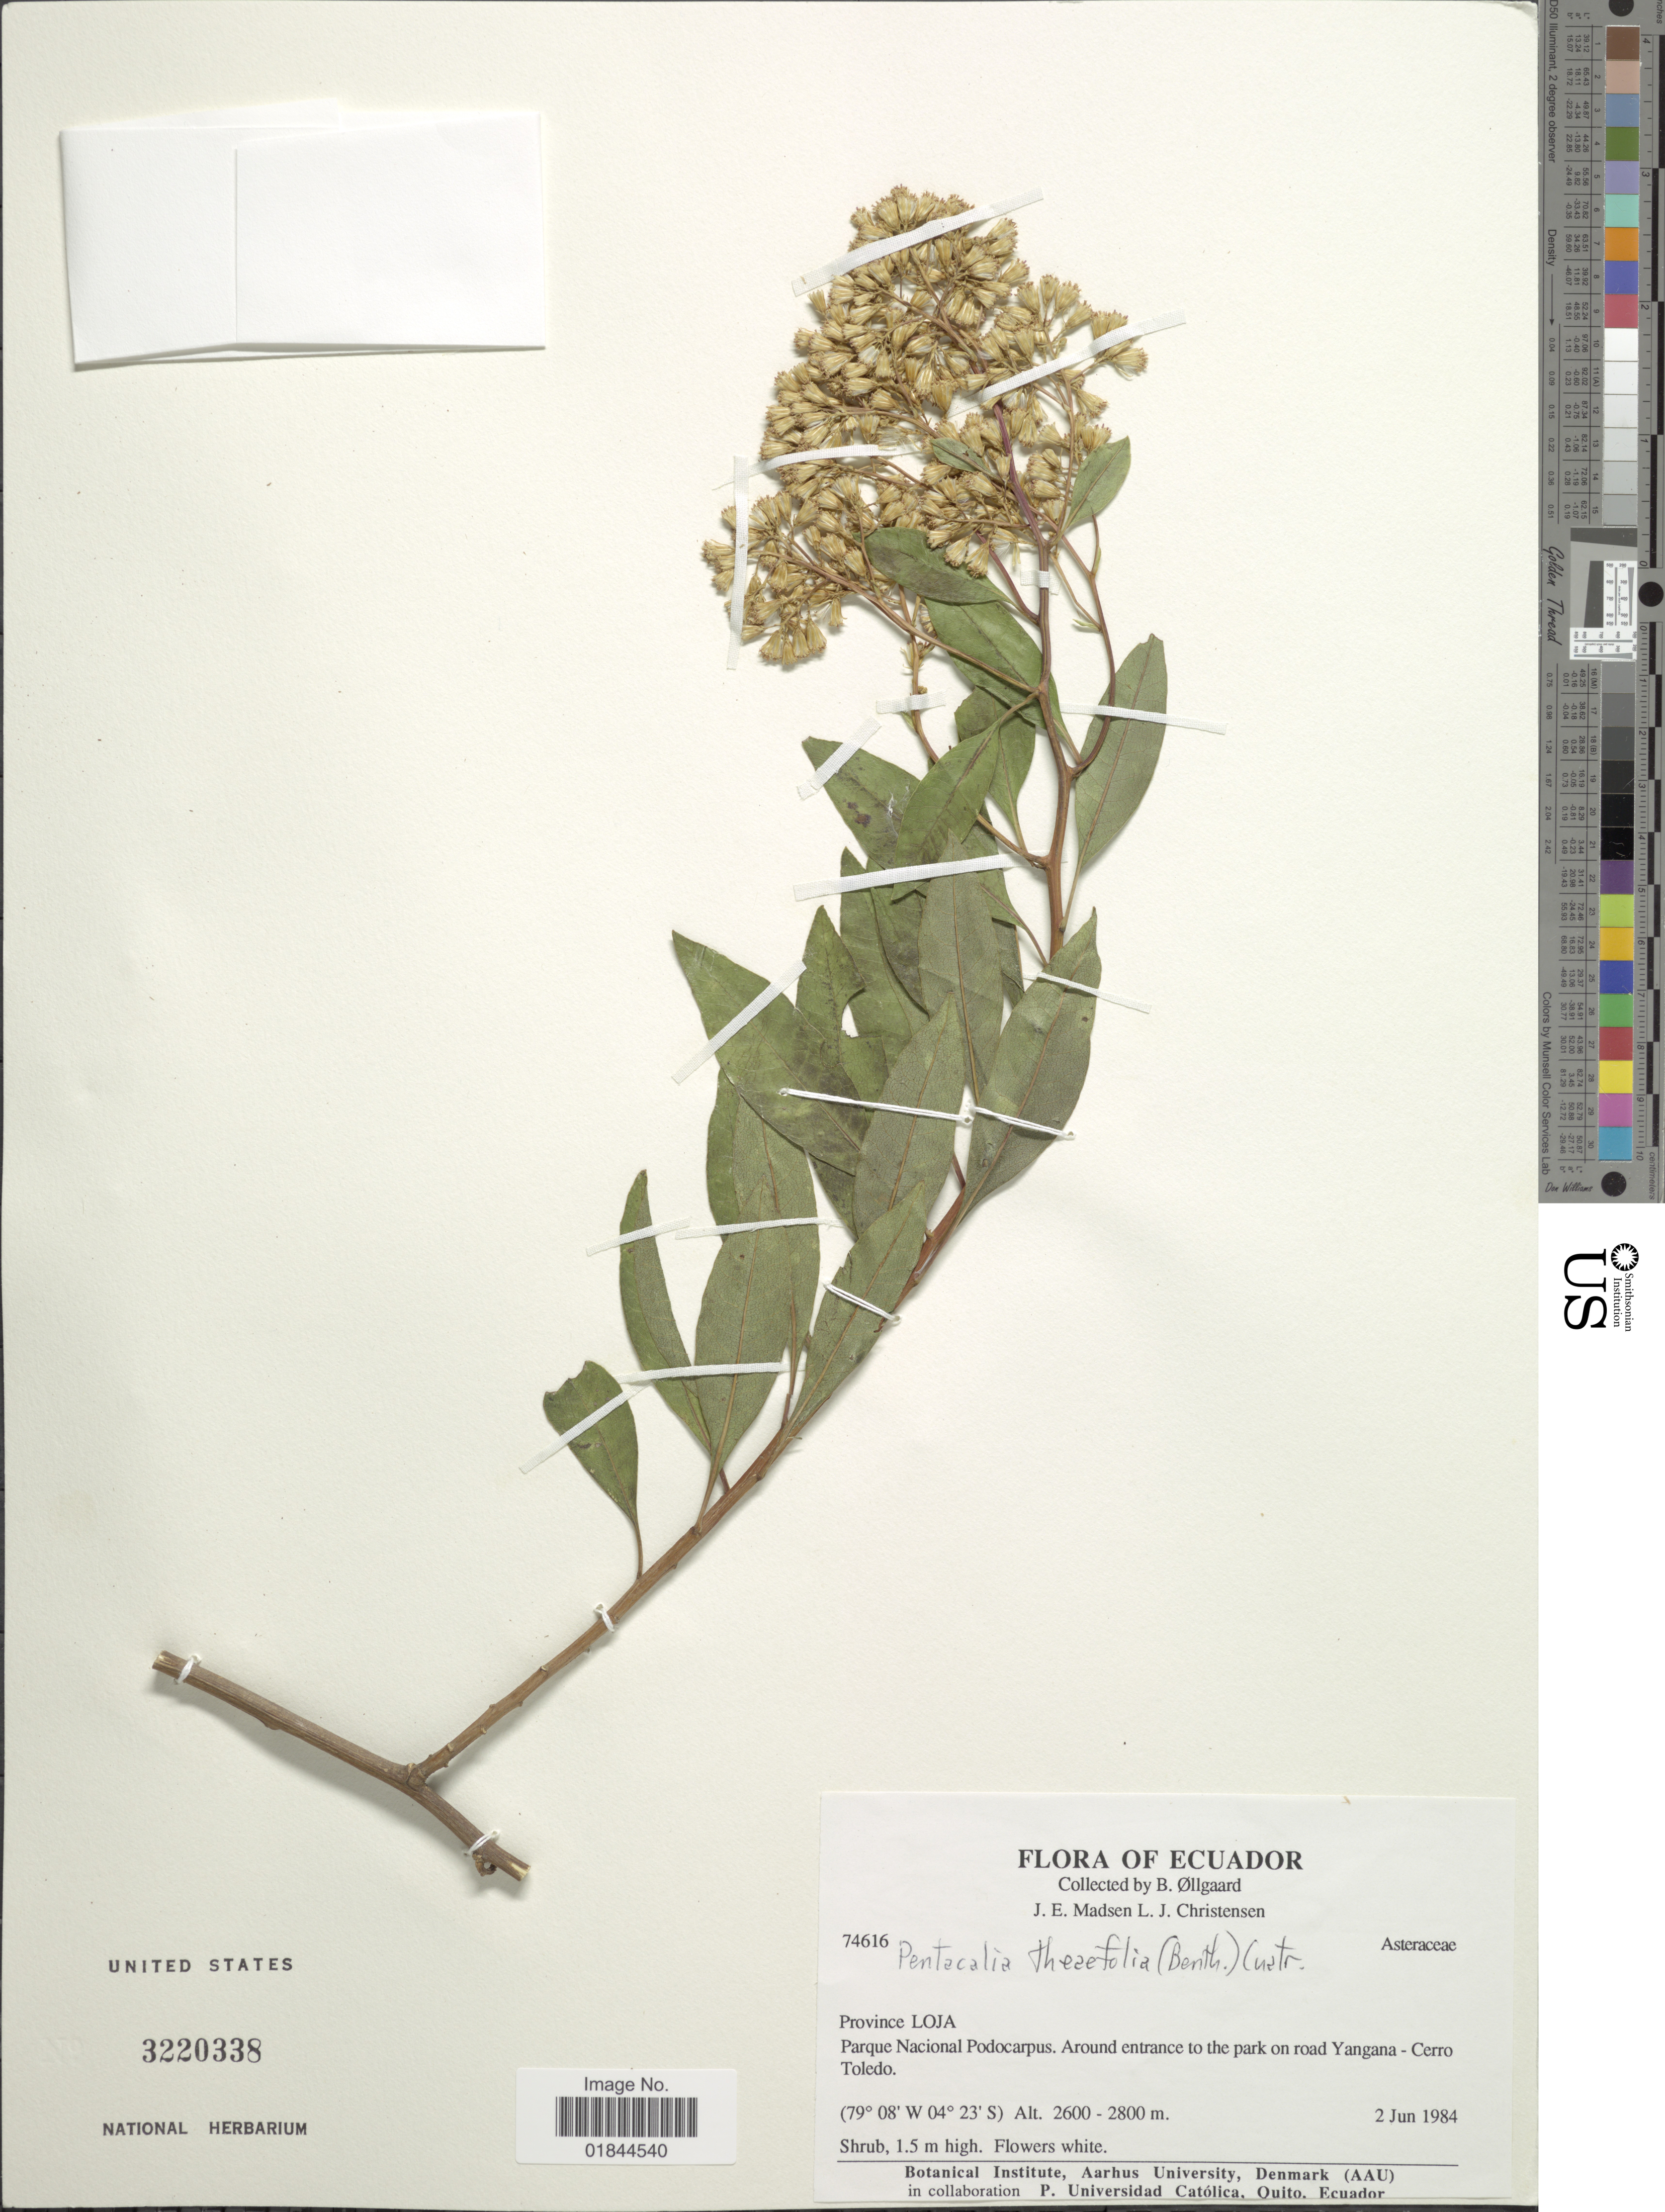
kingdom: Plantae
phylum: Tracheophyta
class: Magnoliopsida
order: Asterales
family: Asteraceae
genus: Pentacalia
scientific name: Pentacalia hitchcockii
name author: (Cuatrec.) Cuatrec.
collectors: B. Øllgaard, J. Madsen & L. Christensen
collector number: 74616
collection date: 1984-06-02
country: Ecuador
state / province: Loja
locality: Parque Nacional Podocarpus, around entrance to the park on road Yangana-Cerro Toledo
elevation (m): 2600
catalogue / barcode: US 3220338